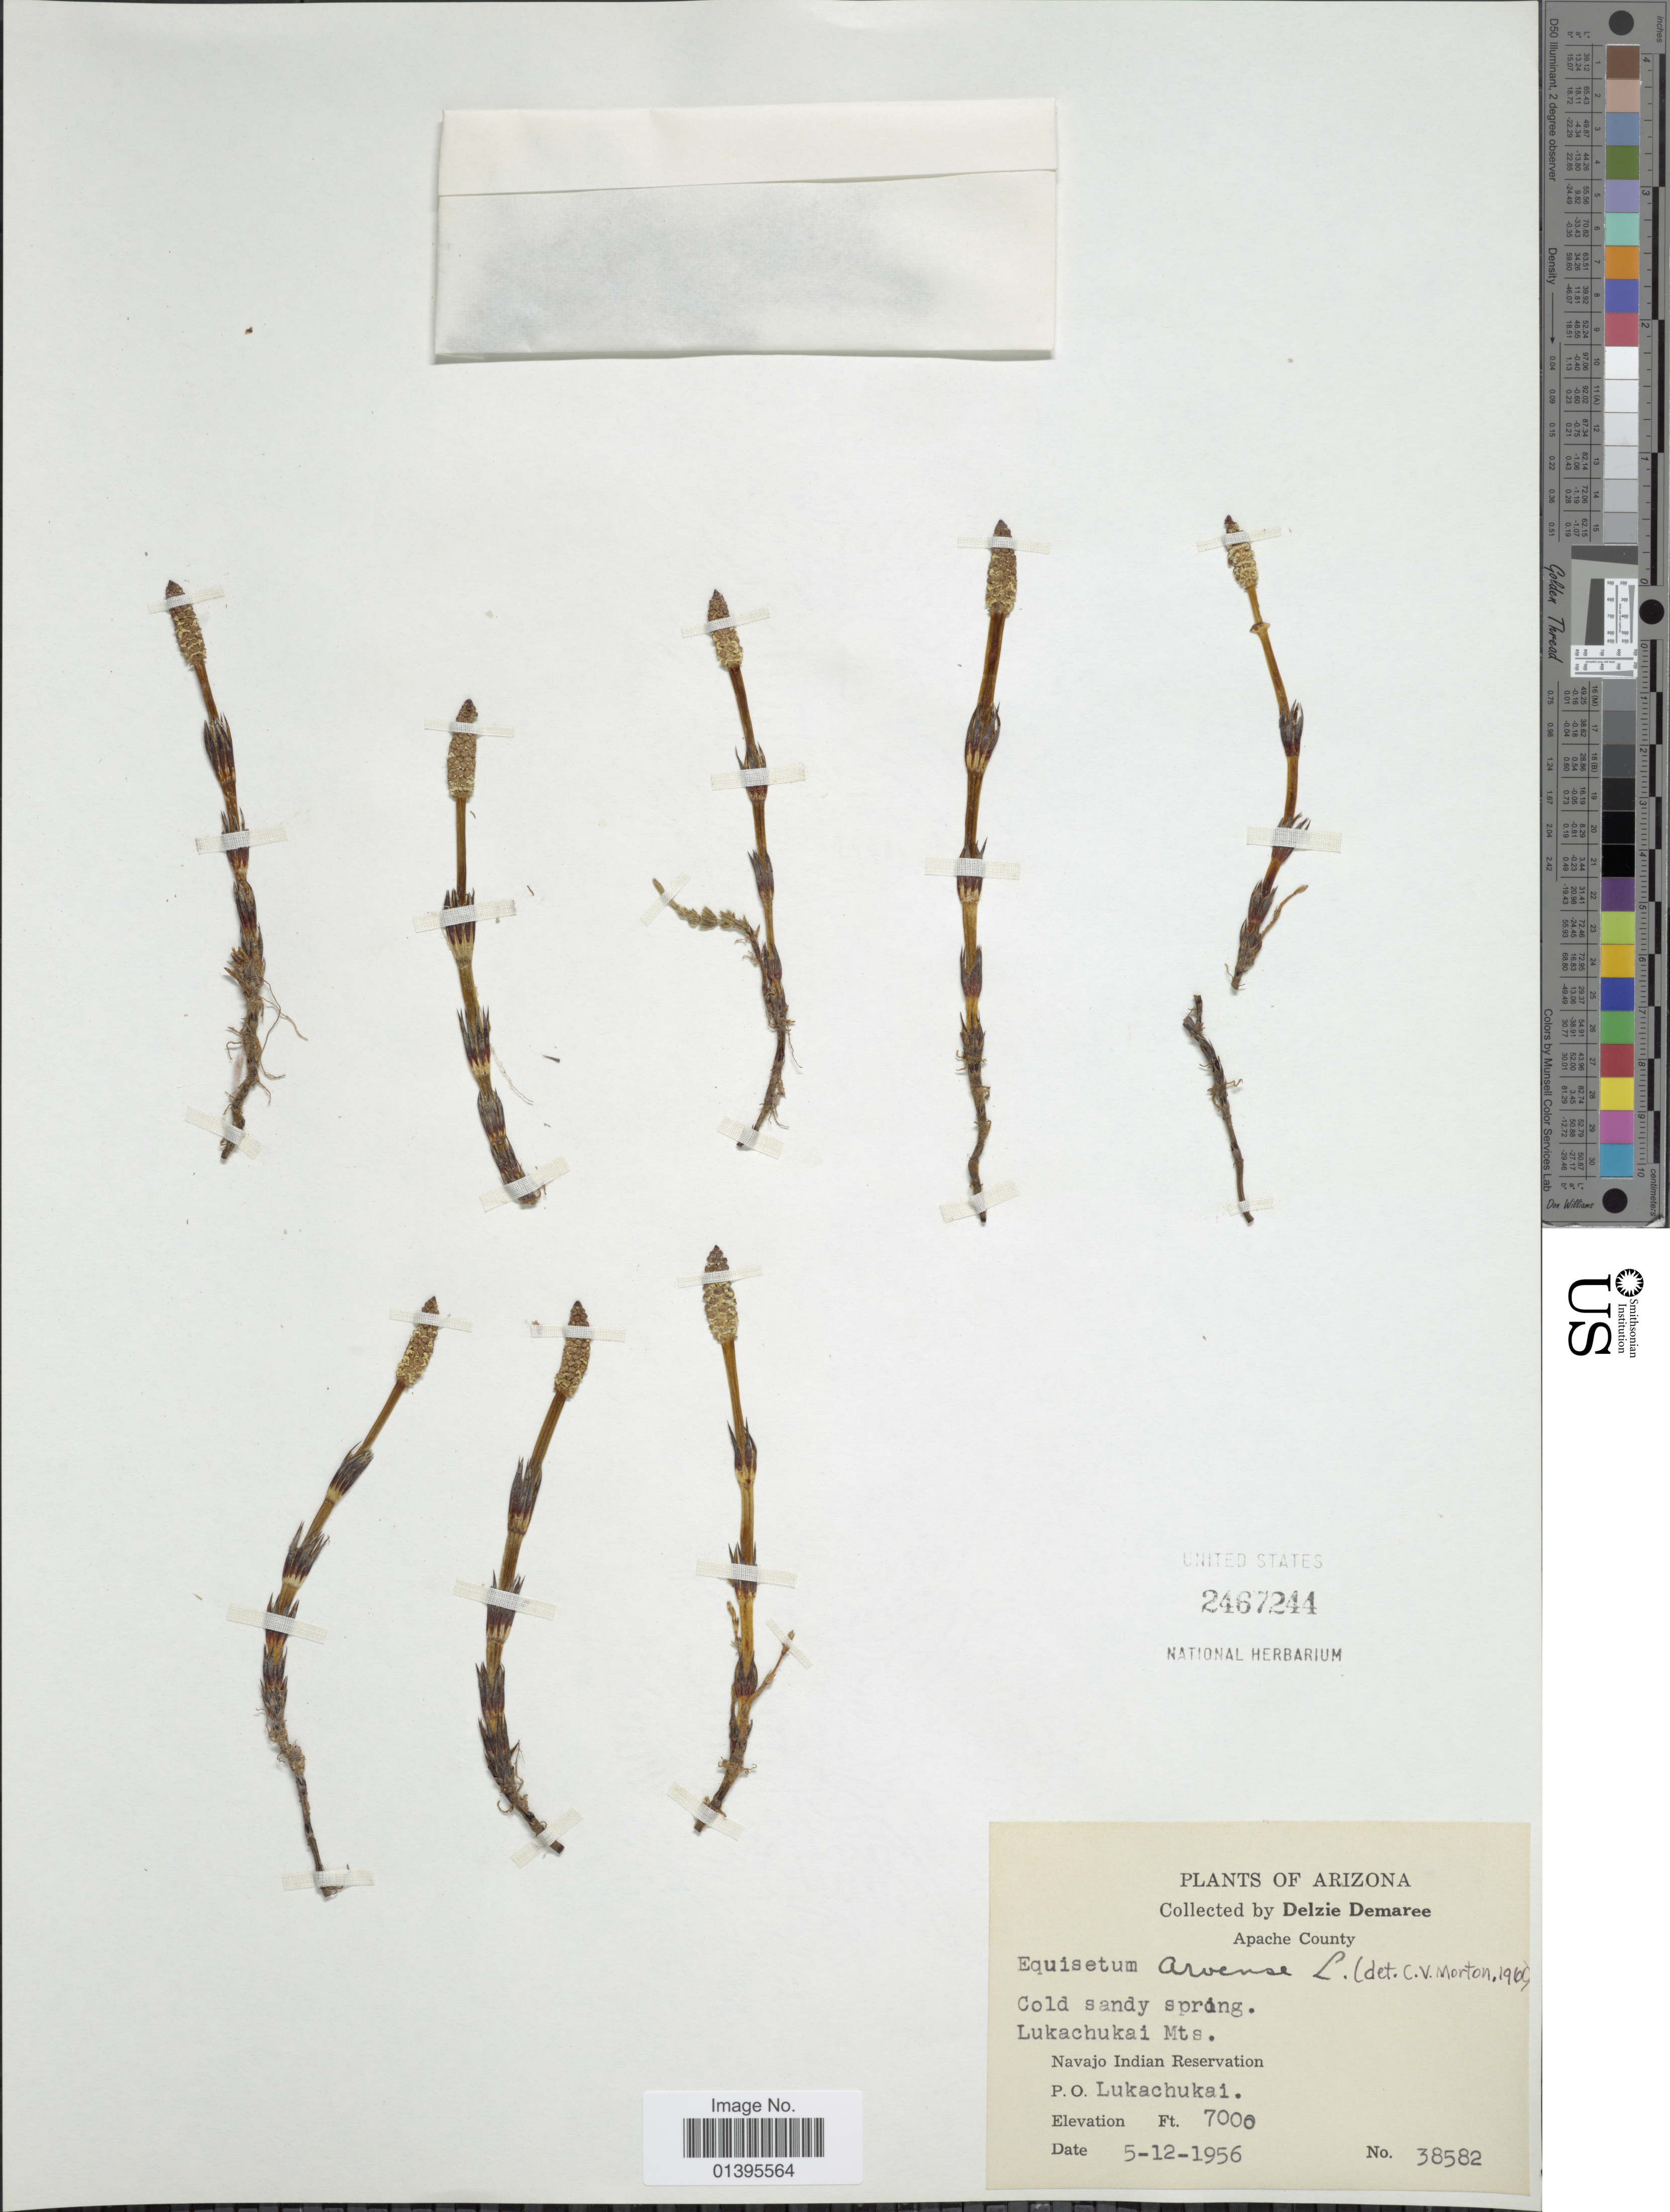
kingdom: Plantae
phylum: Tracheophyta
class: Polypodiopsida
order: Equisetales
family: Equisetaceae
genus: Equisetum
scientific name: Equisetum arvense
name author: L.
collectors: D. Demaree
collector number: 38582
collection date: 1956-12-05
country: United States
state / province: Arizona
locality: Apache County, Lukachukai Mts, Navajo Indian Reservation, P.O. Lukachukai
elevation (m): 2134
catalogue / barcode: US 2467244